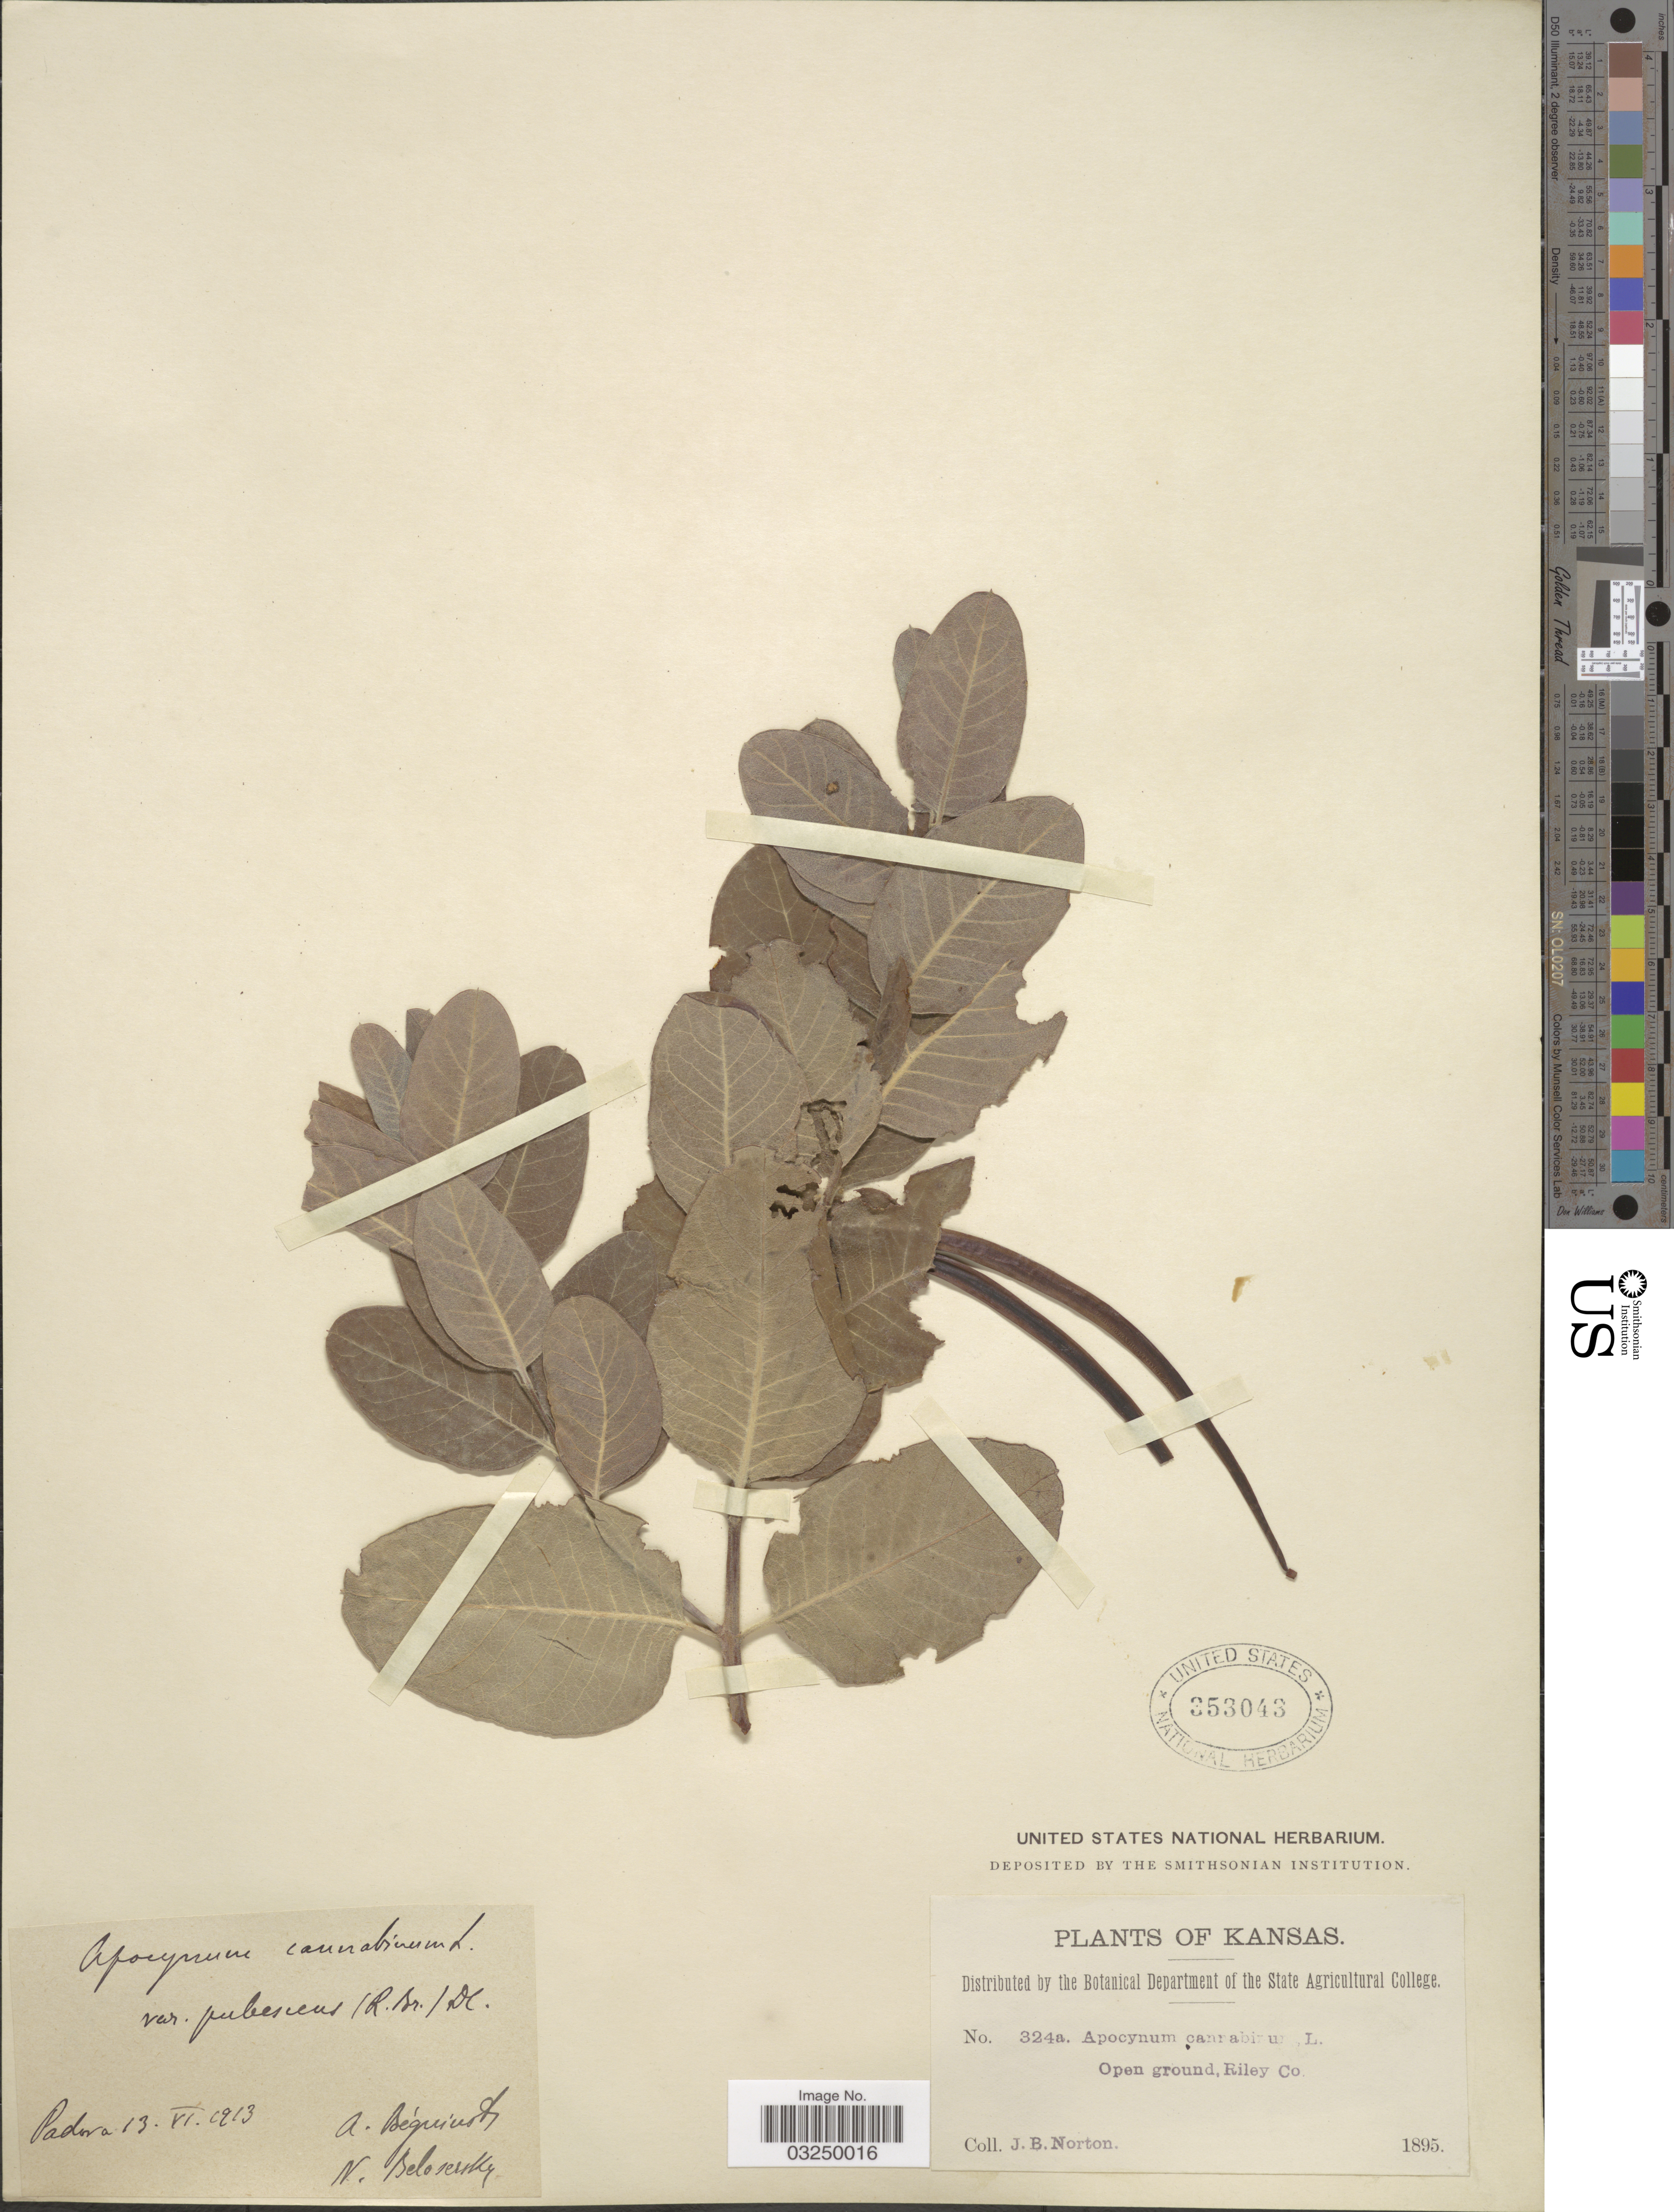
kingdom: Plantae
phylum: Tracheophyta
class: Magnoliopsida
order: Gentianales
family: Apocynaceae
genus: Apocynum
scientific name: Apocynum pubescens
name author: Mitch. ex R. Br.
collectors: J. B. Norton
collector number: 324a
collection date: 1895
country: United States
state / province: Kansas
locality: Open ground, Riley Co.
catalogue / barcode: US 353043